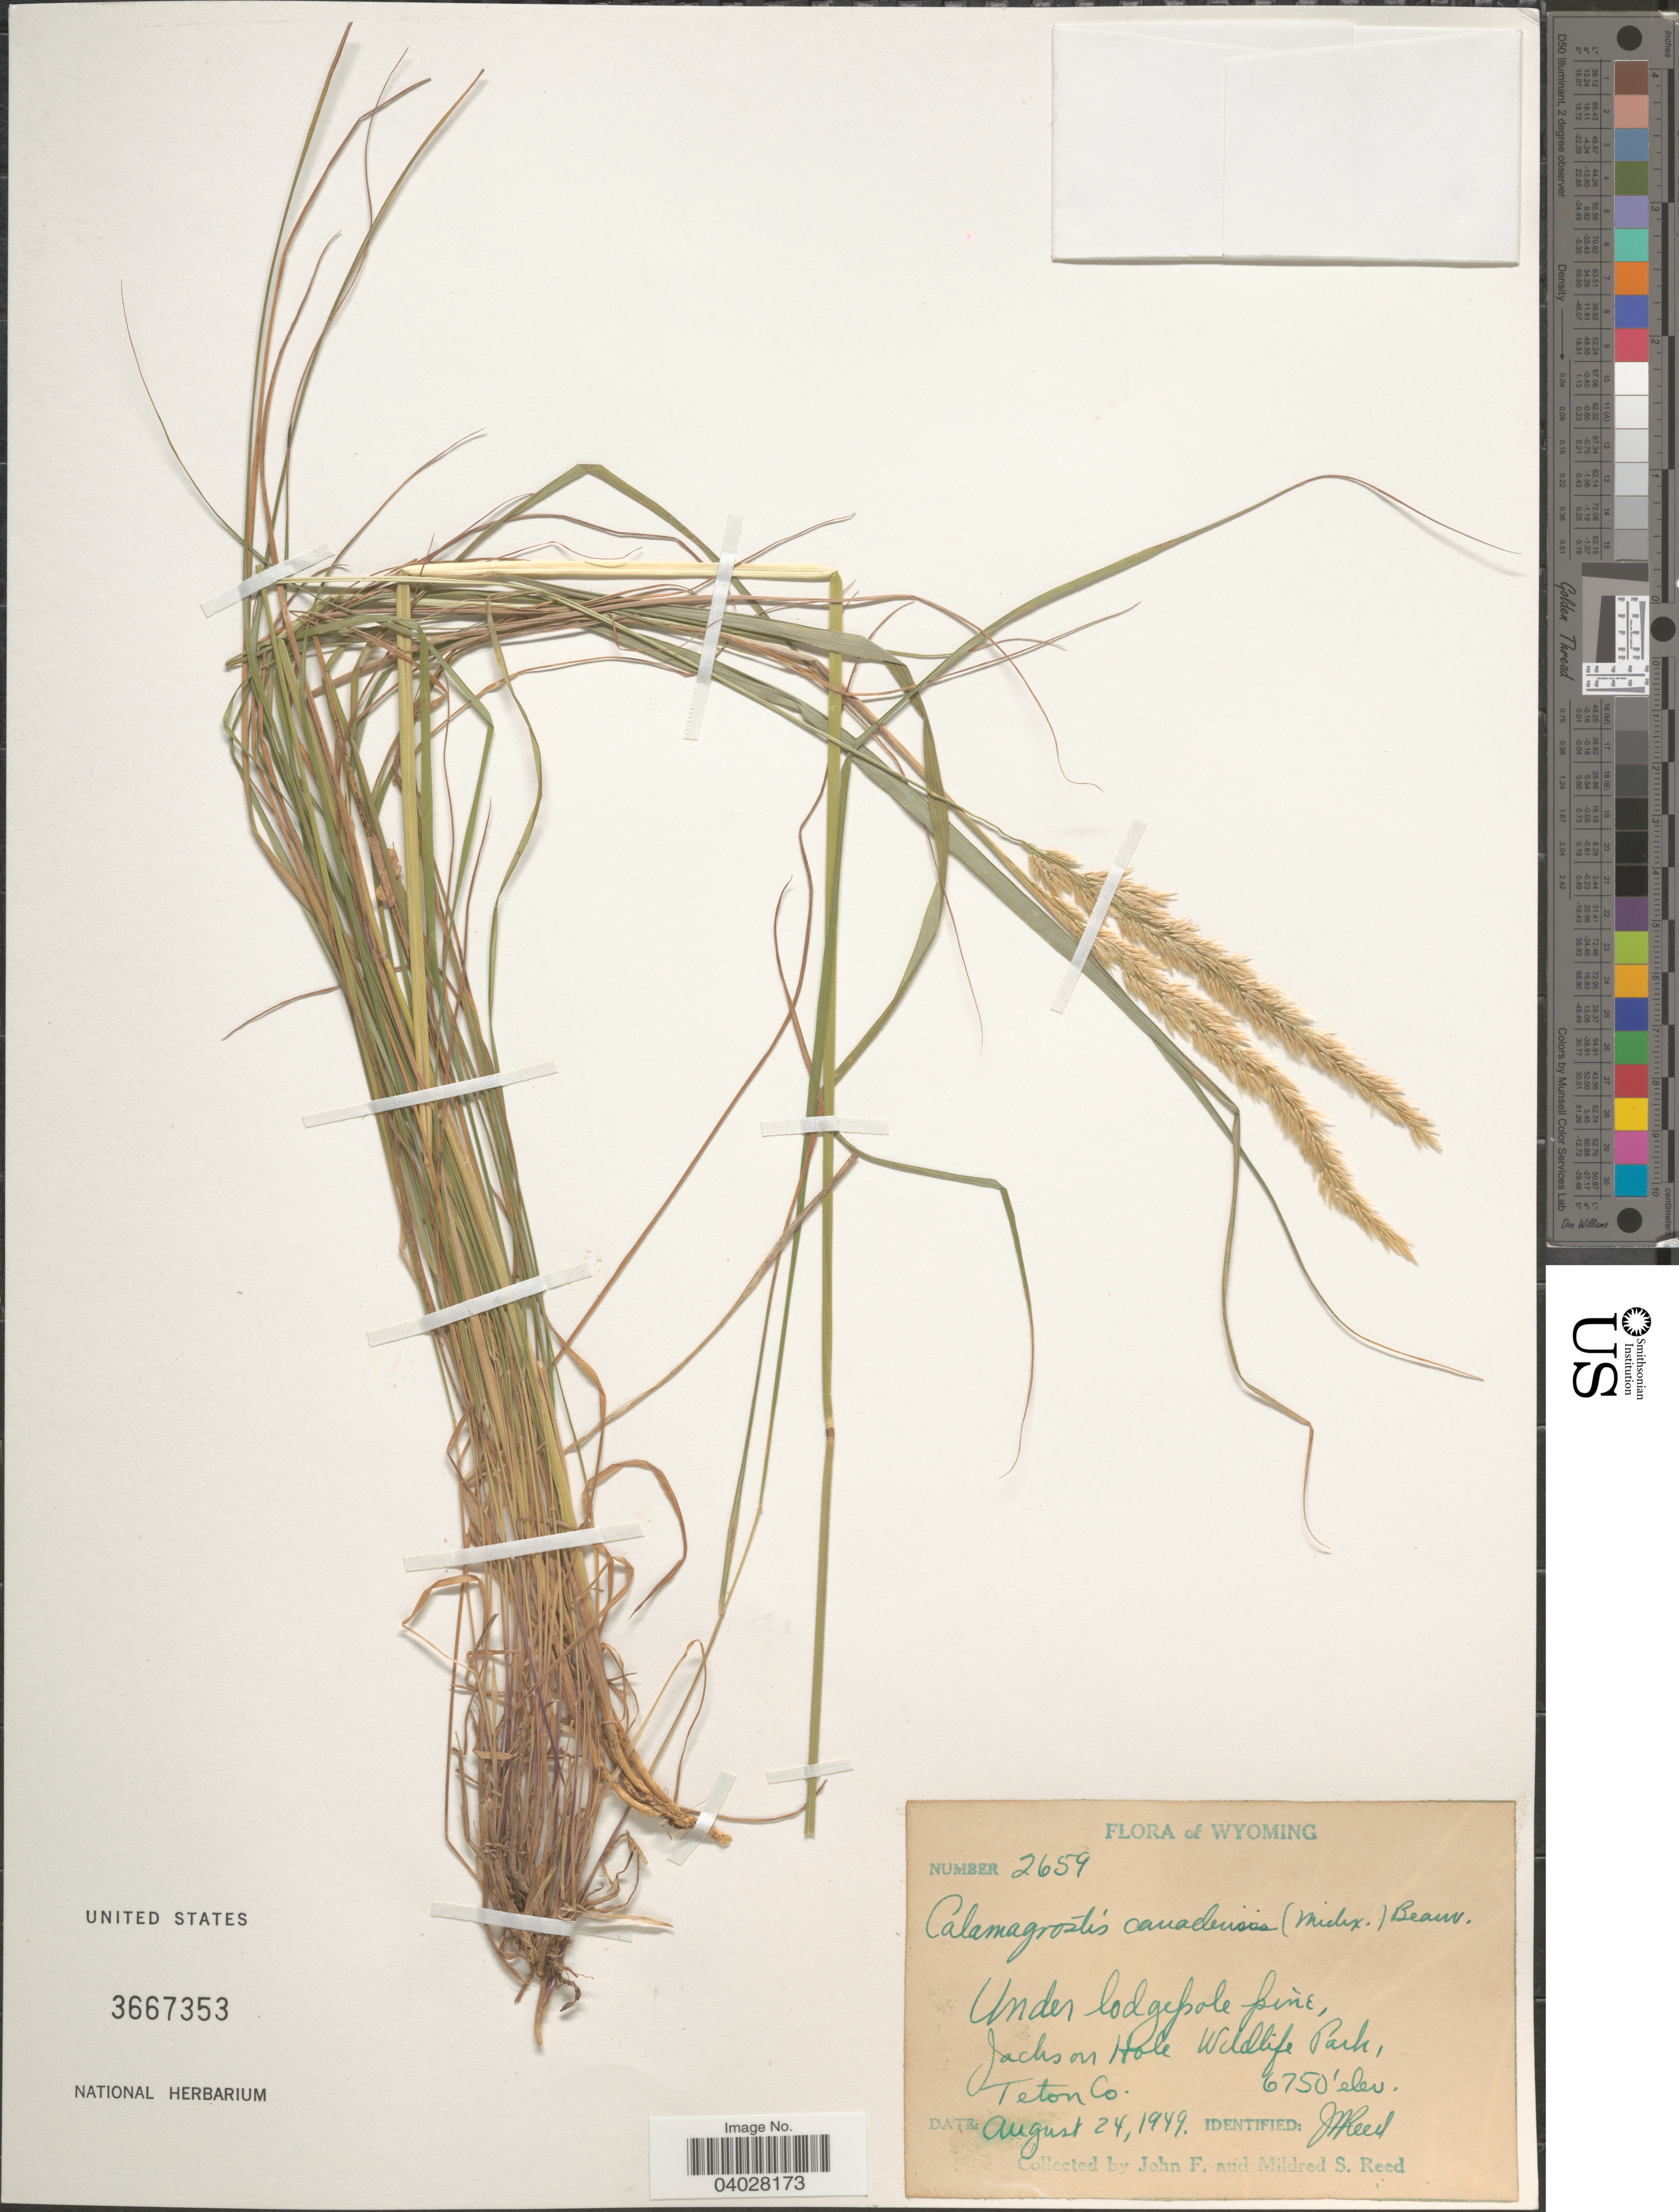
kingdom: Plantae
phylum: Tracheophyta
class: Liliopsida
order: Poales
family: Poaceae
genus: Calamagrostis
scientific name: Calamagrostis canadensis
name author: (Michx.) P. Beauv.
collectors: J. Reed & M. Reed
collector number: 2659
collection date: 1949-08-24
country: United States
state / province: Wyoming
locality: Under lodgepole pine, Jackson Hole Wildlife Park, Teton Co.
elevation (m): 2057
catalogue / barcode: US 3667353